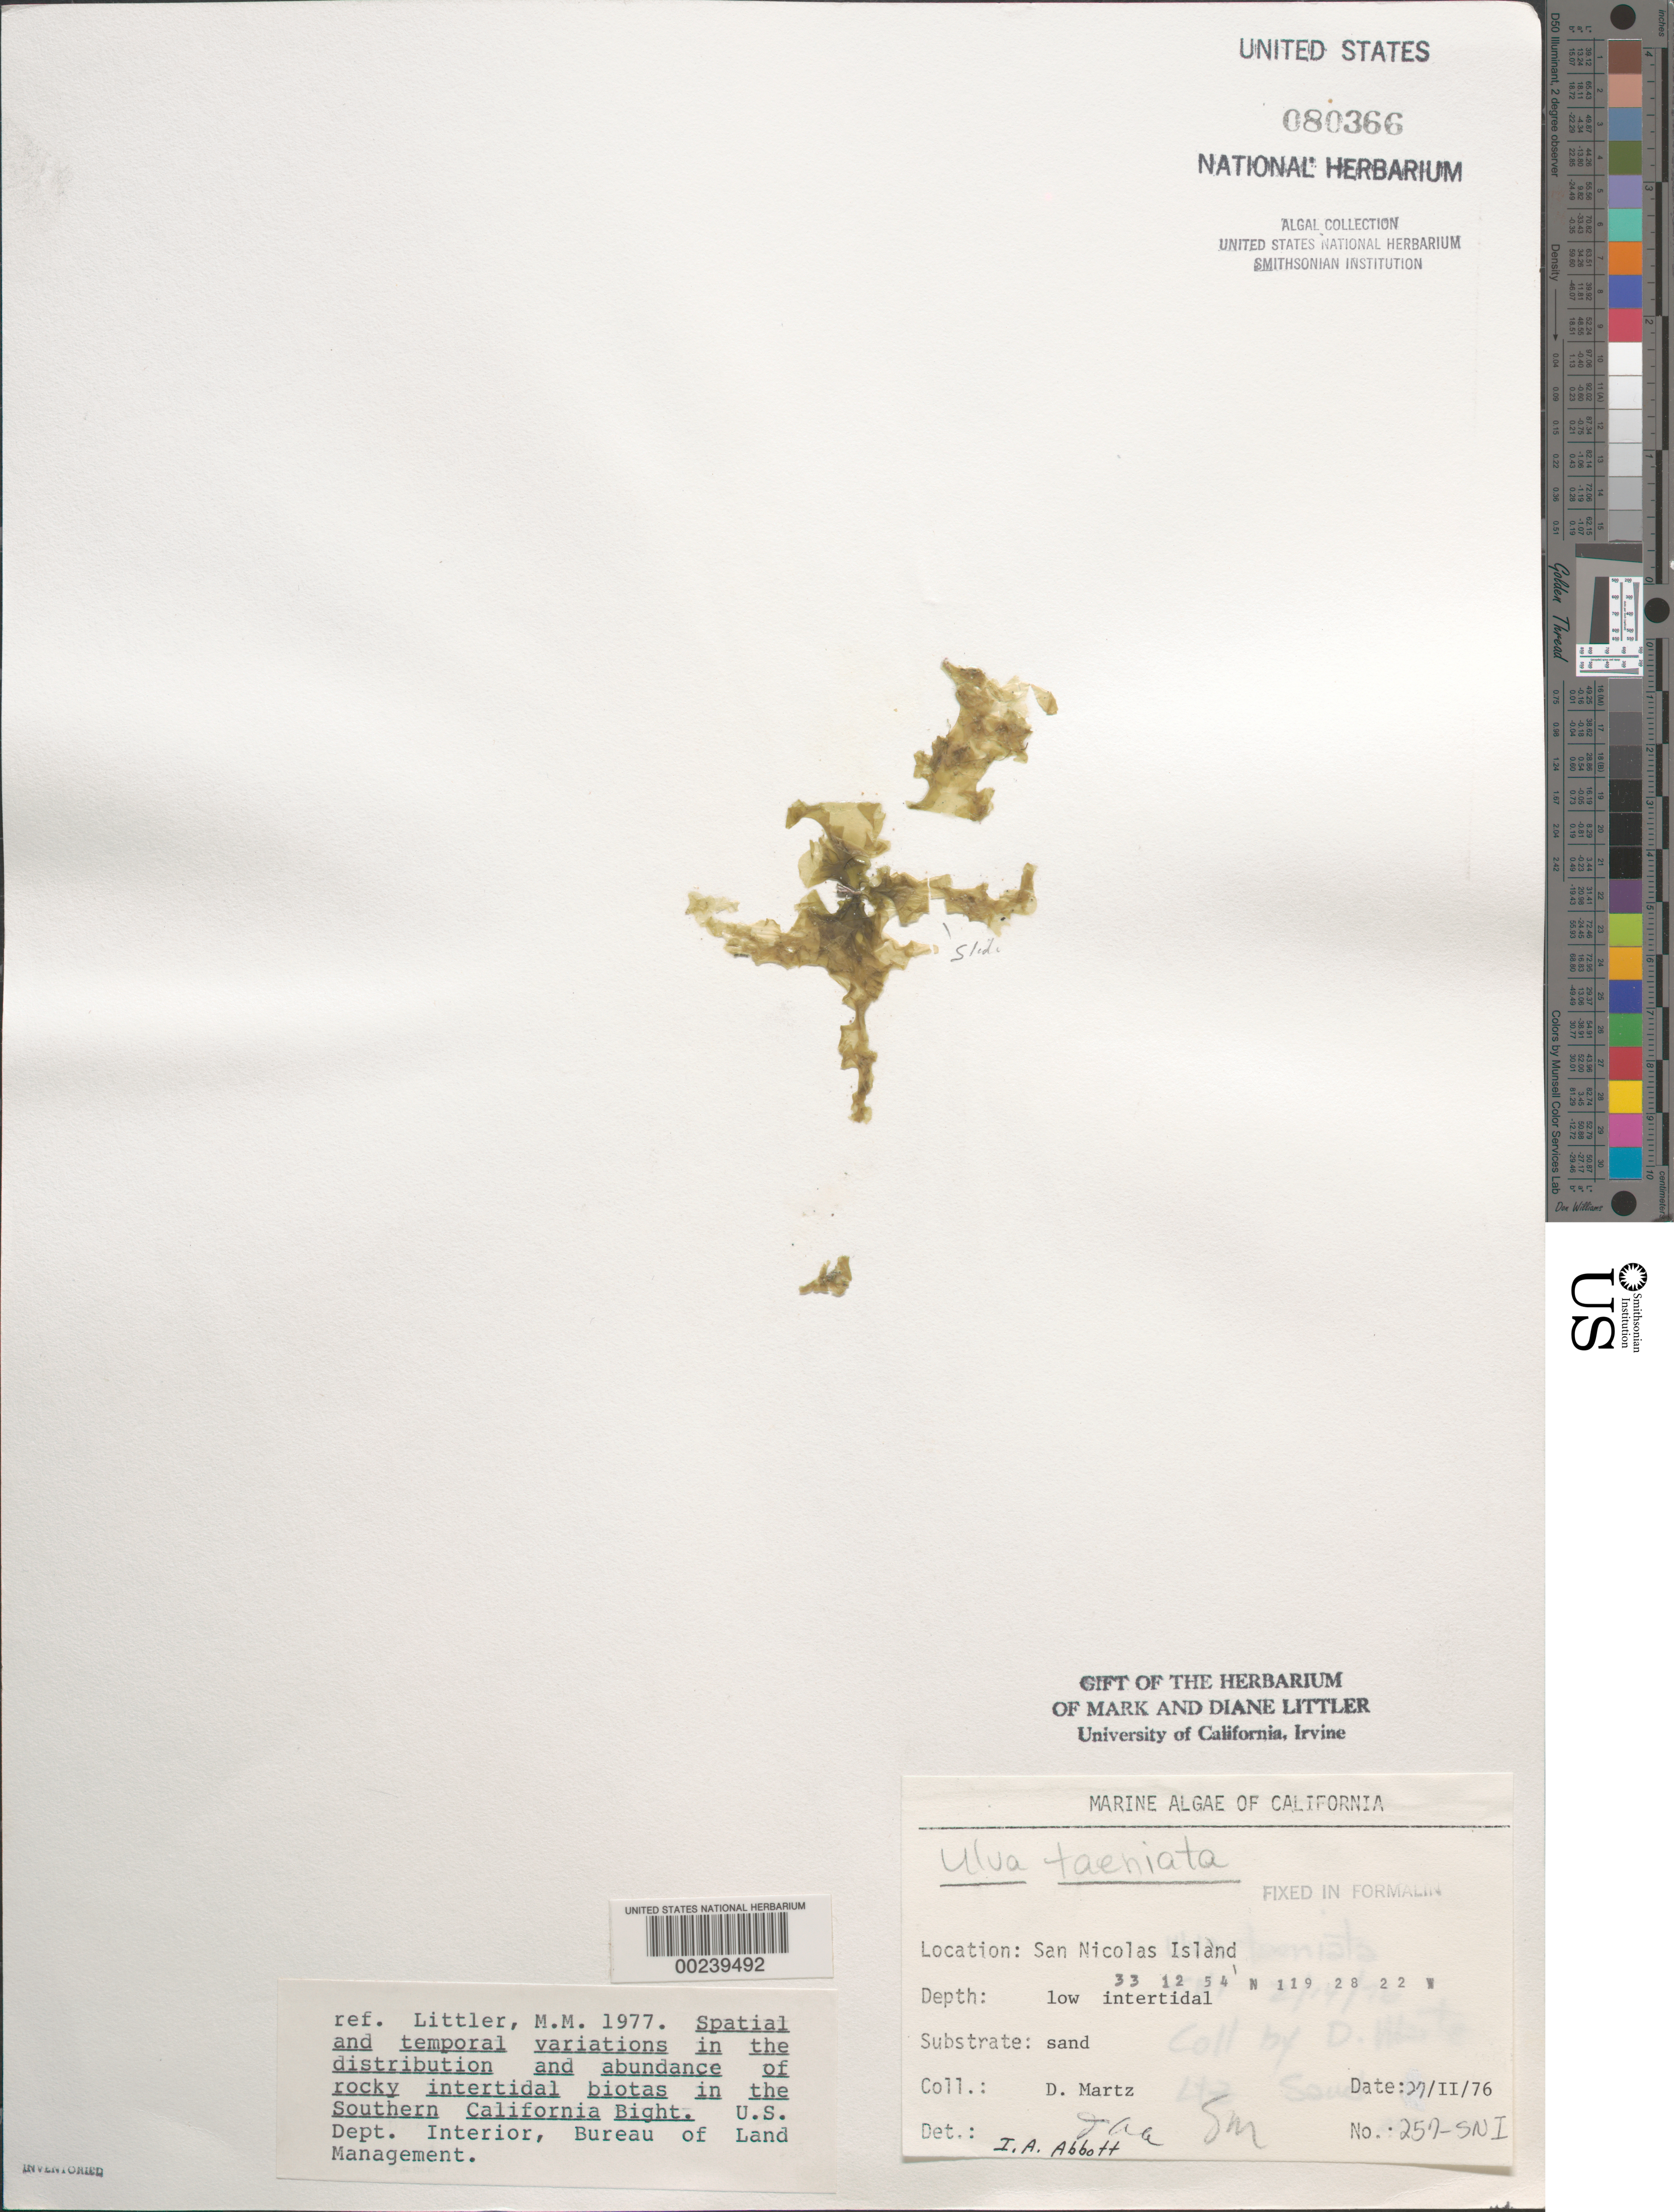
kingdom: Plantae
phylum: Chlorophyta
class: Ulvophyceae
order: Ulvales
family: Ulvaceae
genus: Ulva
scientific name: Ulva taeniata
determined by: Abbott, I. A.; Murray, S. N.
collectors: D. Martz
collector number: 257-SNI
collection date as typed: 27 Feb 1976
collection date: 1976-02-27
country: United States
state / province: California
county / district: Ventura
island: San Nicolas Island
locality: Dutch Harbor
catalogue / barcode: US 80366